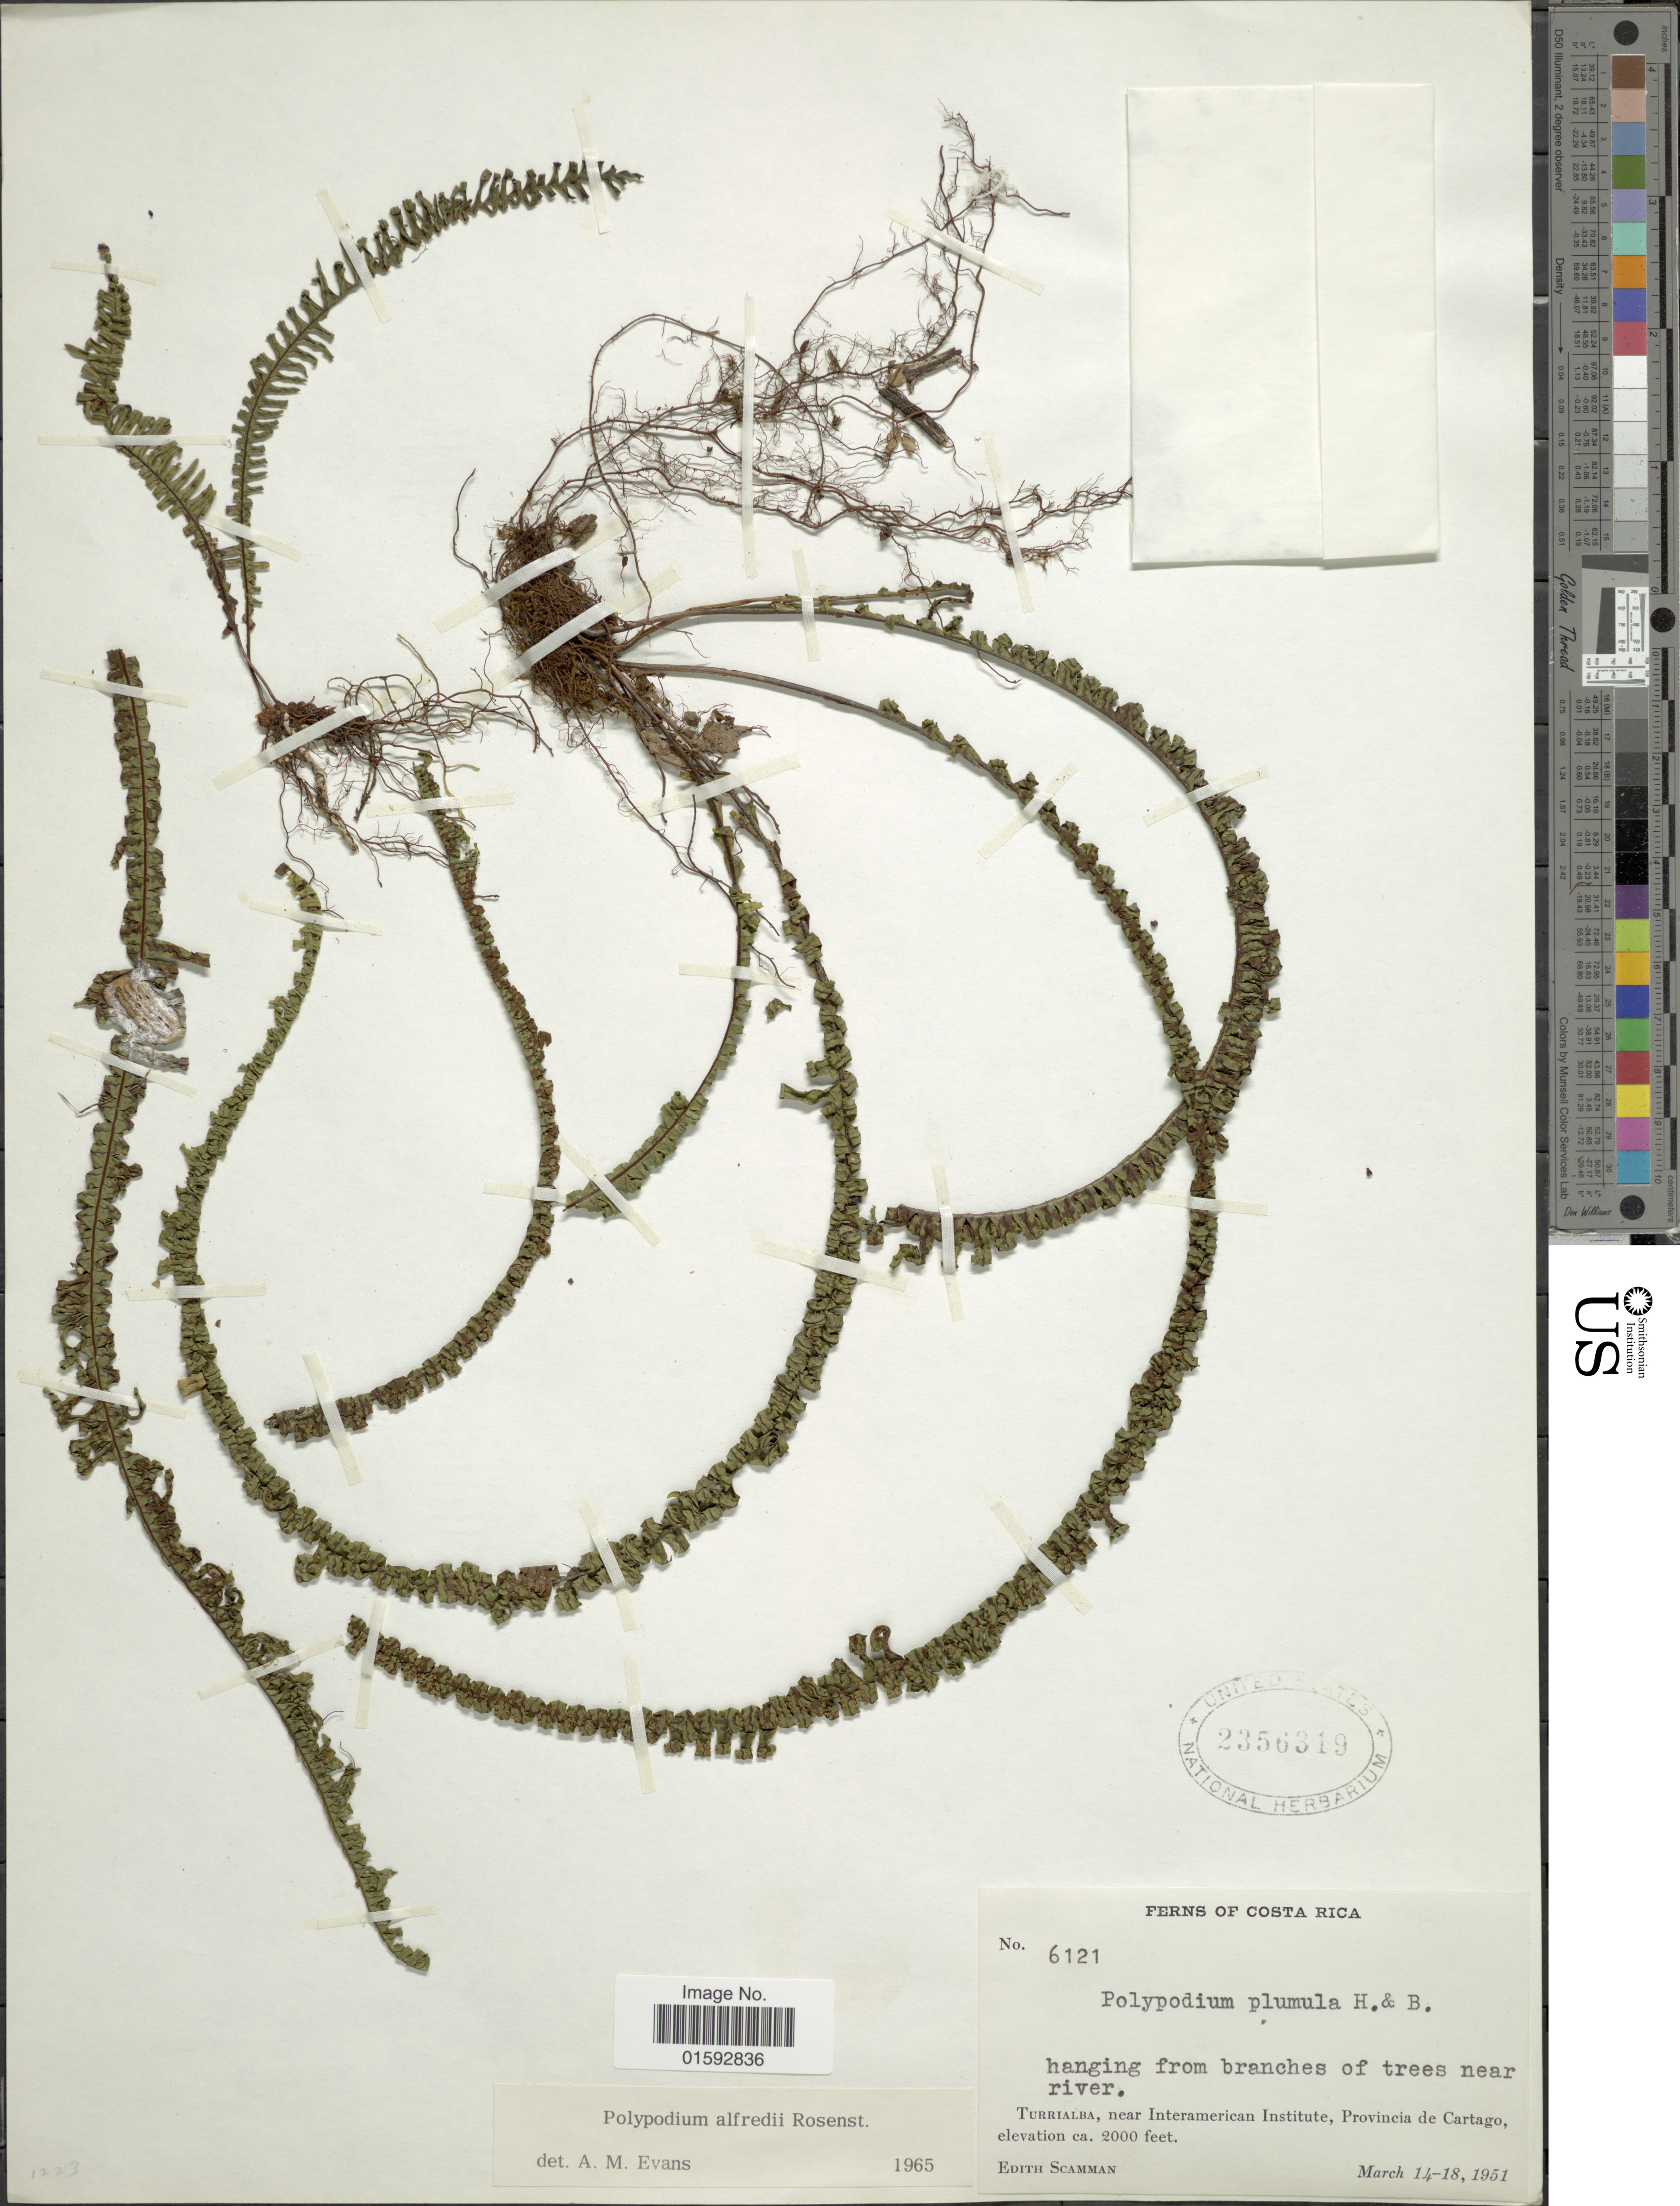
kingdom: Plantae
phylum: Tracheophyta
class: Polypodiopsida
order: Polypodiales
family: Polypodiaceae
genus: Pecluma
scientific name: Pecluma alfredii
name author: (Rosenst.) M.G. Price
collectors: E. Scamman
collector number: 6121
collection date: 1951-03-14/1951-03-18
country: Costa Rica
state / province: Cartago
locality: Turrialba, near Interamerican Institute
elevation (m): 610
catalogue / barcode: US 2356319